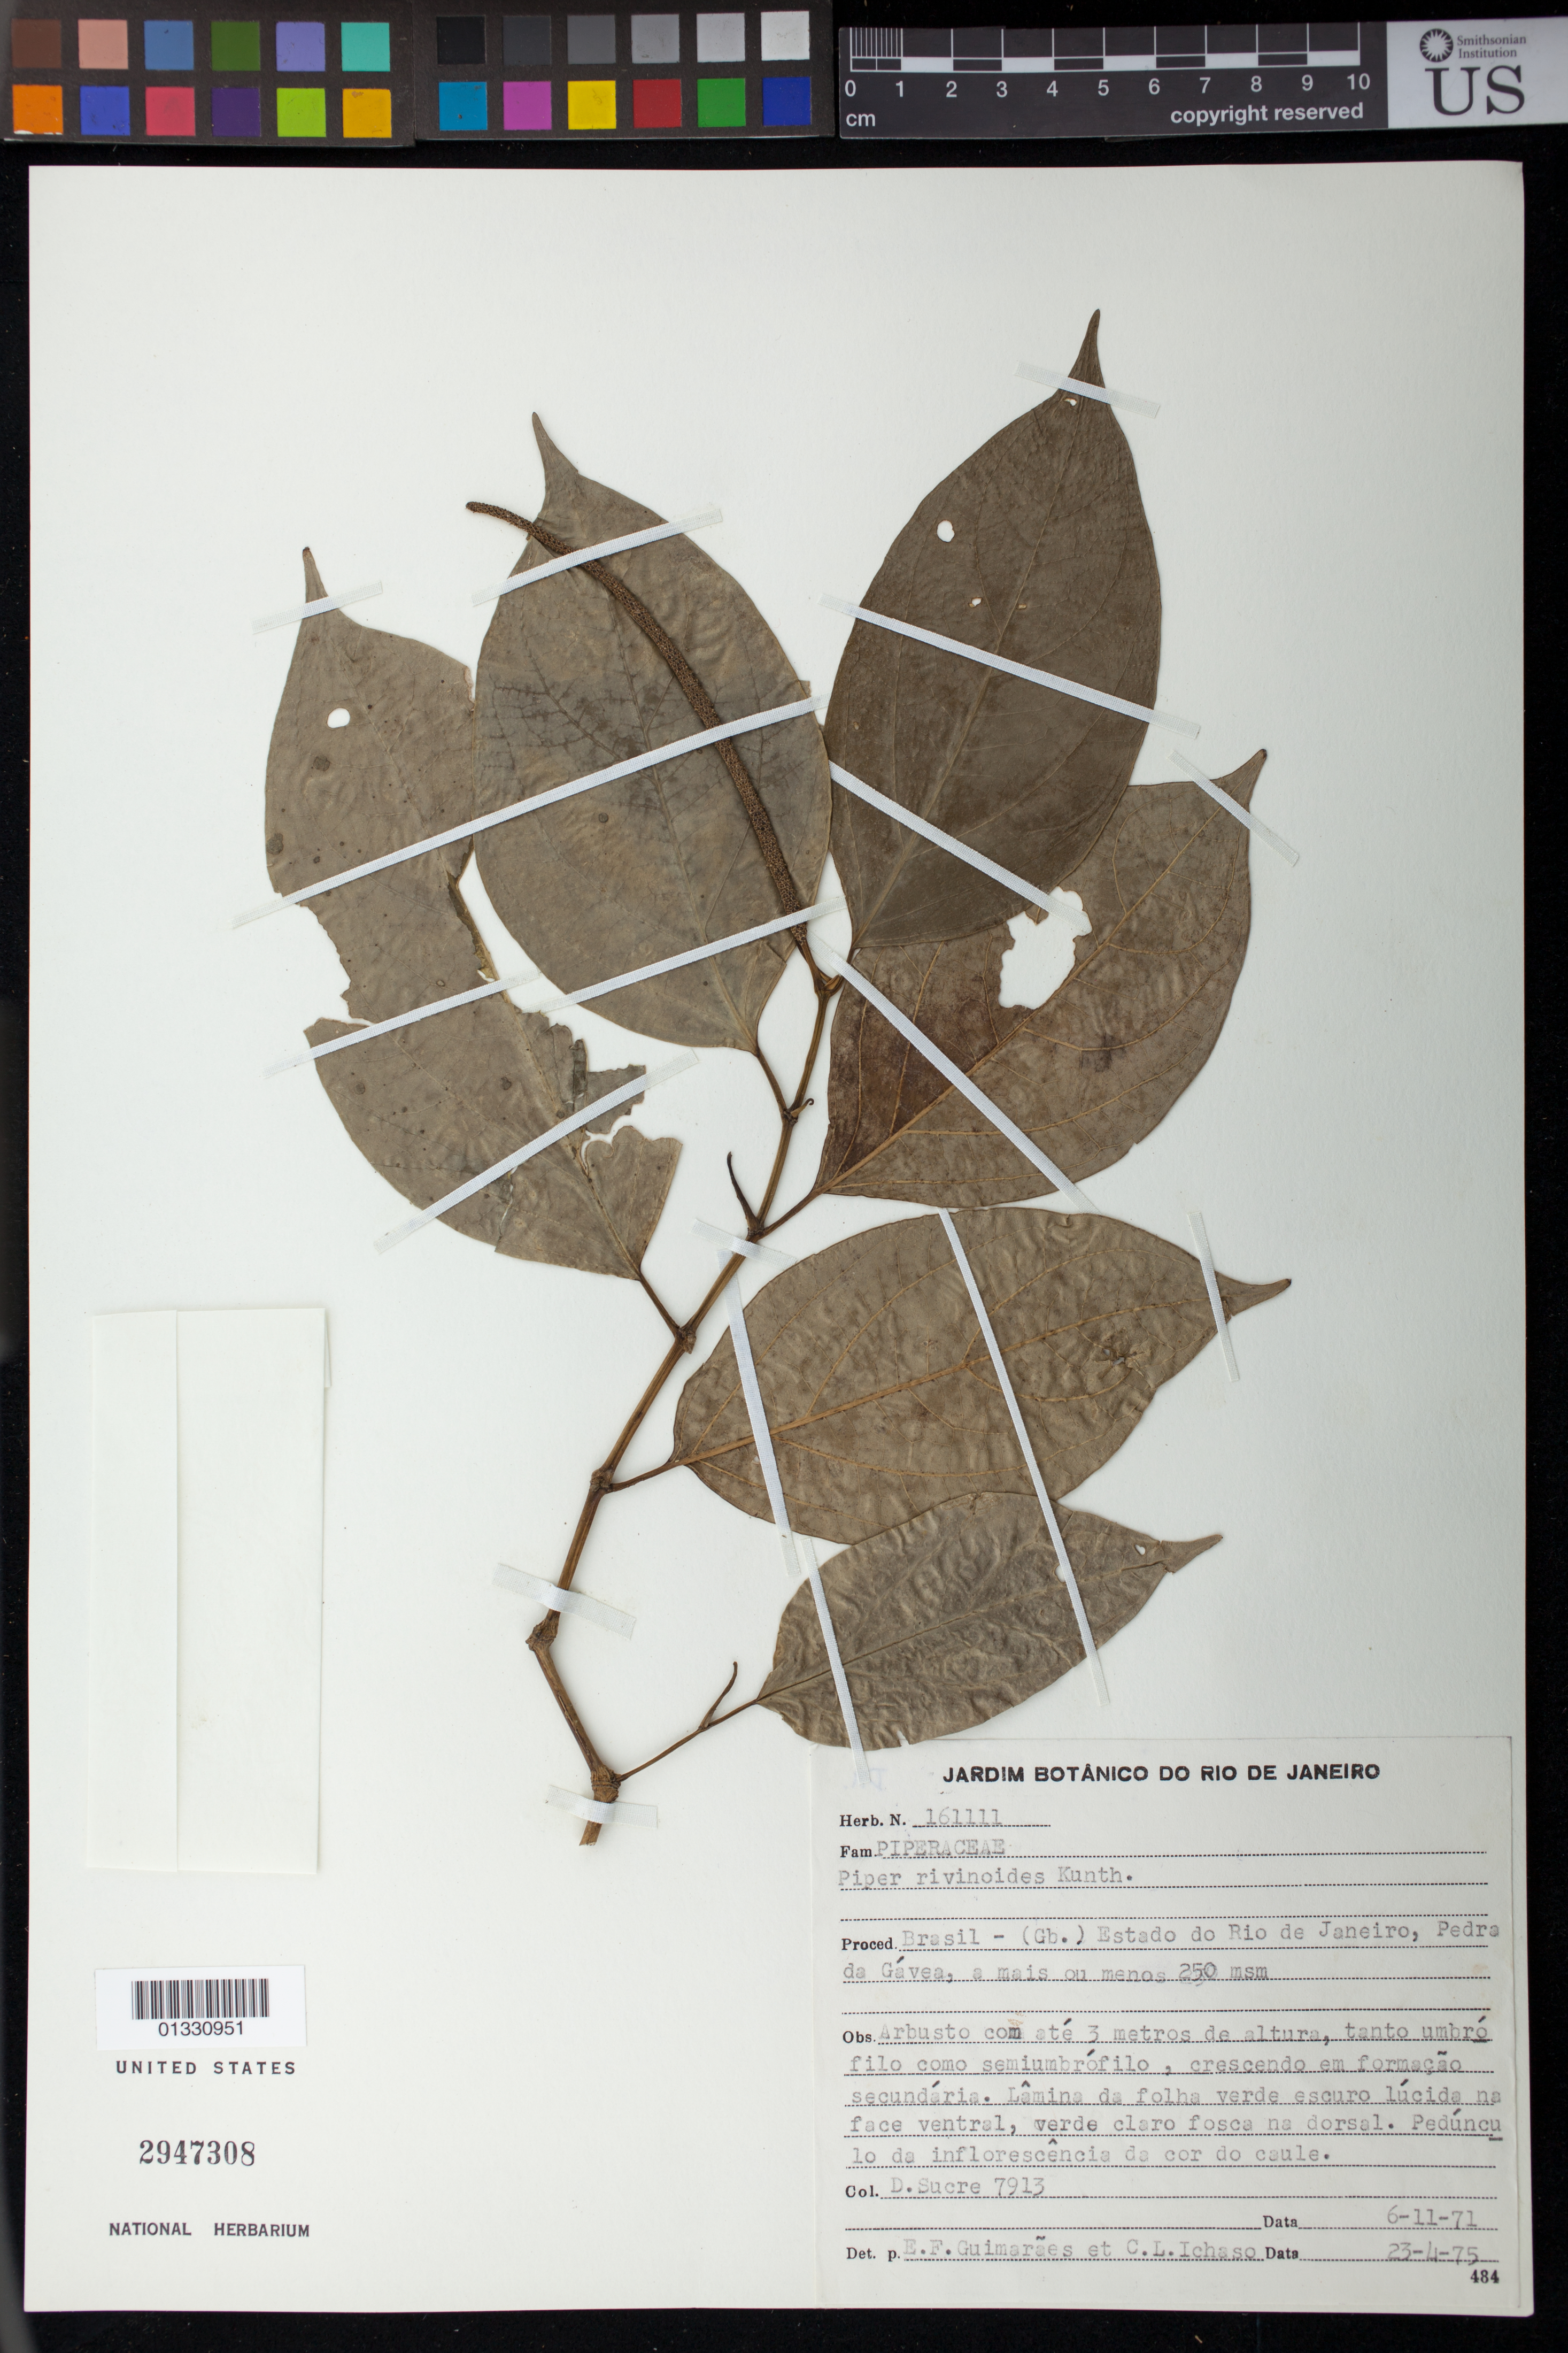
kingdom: Plantae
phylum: Tracheophyta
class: Magnoliopsida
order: Piperales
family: Piperaceae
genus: Piper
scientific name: Piper rivinoides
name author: Kunth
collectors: D. Sucre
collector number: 7913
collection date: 1971-11-06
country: Brazil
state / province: Rio de Janeiro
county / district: Rio de Janeiro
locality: Pedra da Gávea.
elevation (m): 250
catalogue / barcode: US 2947308